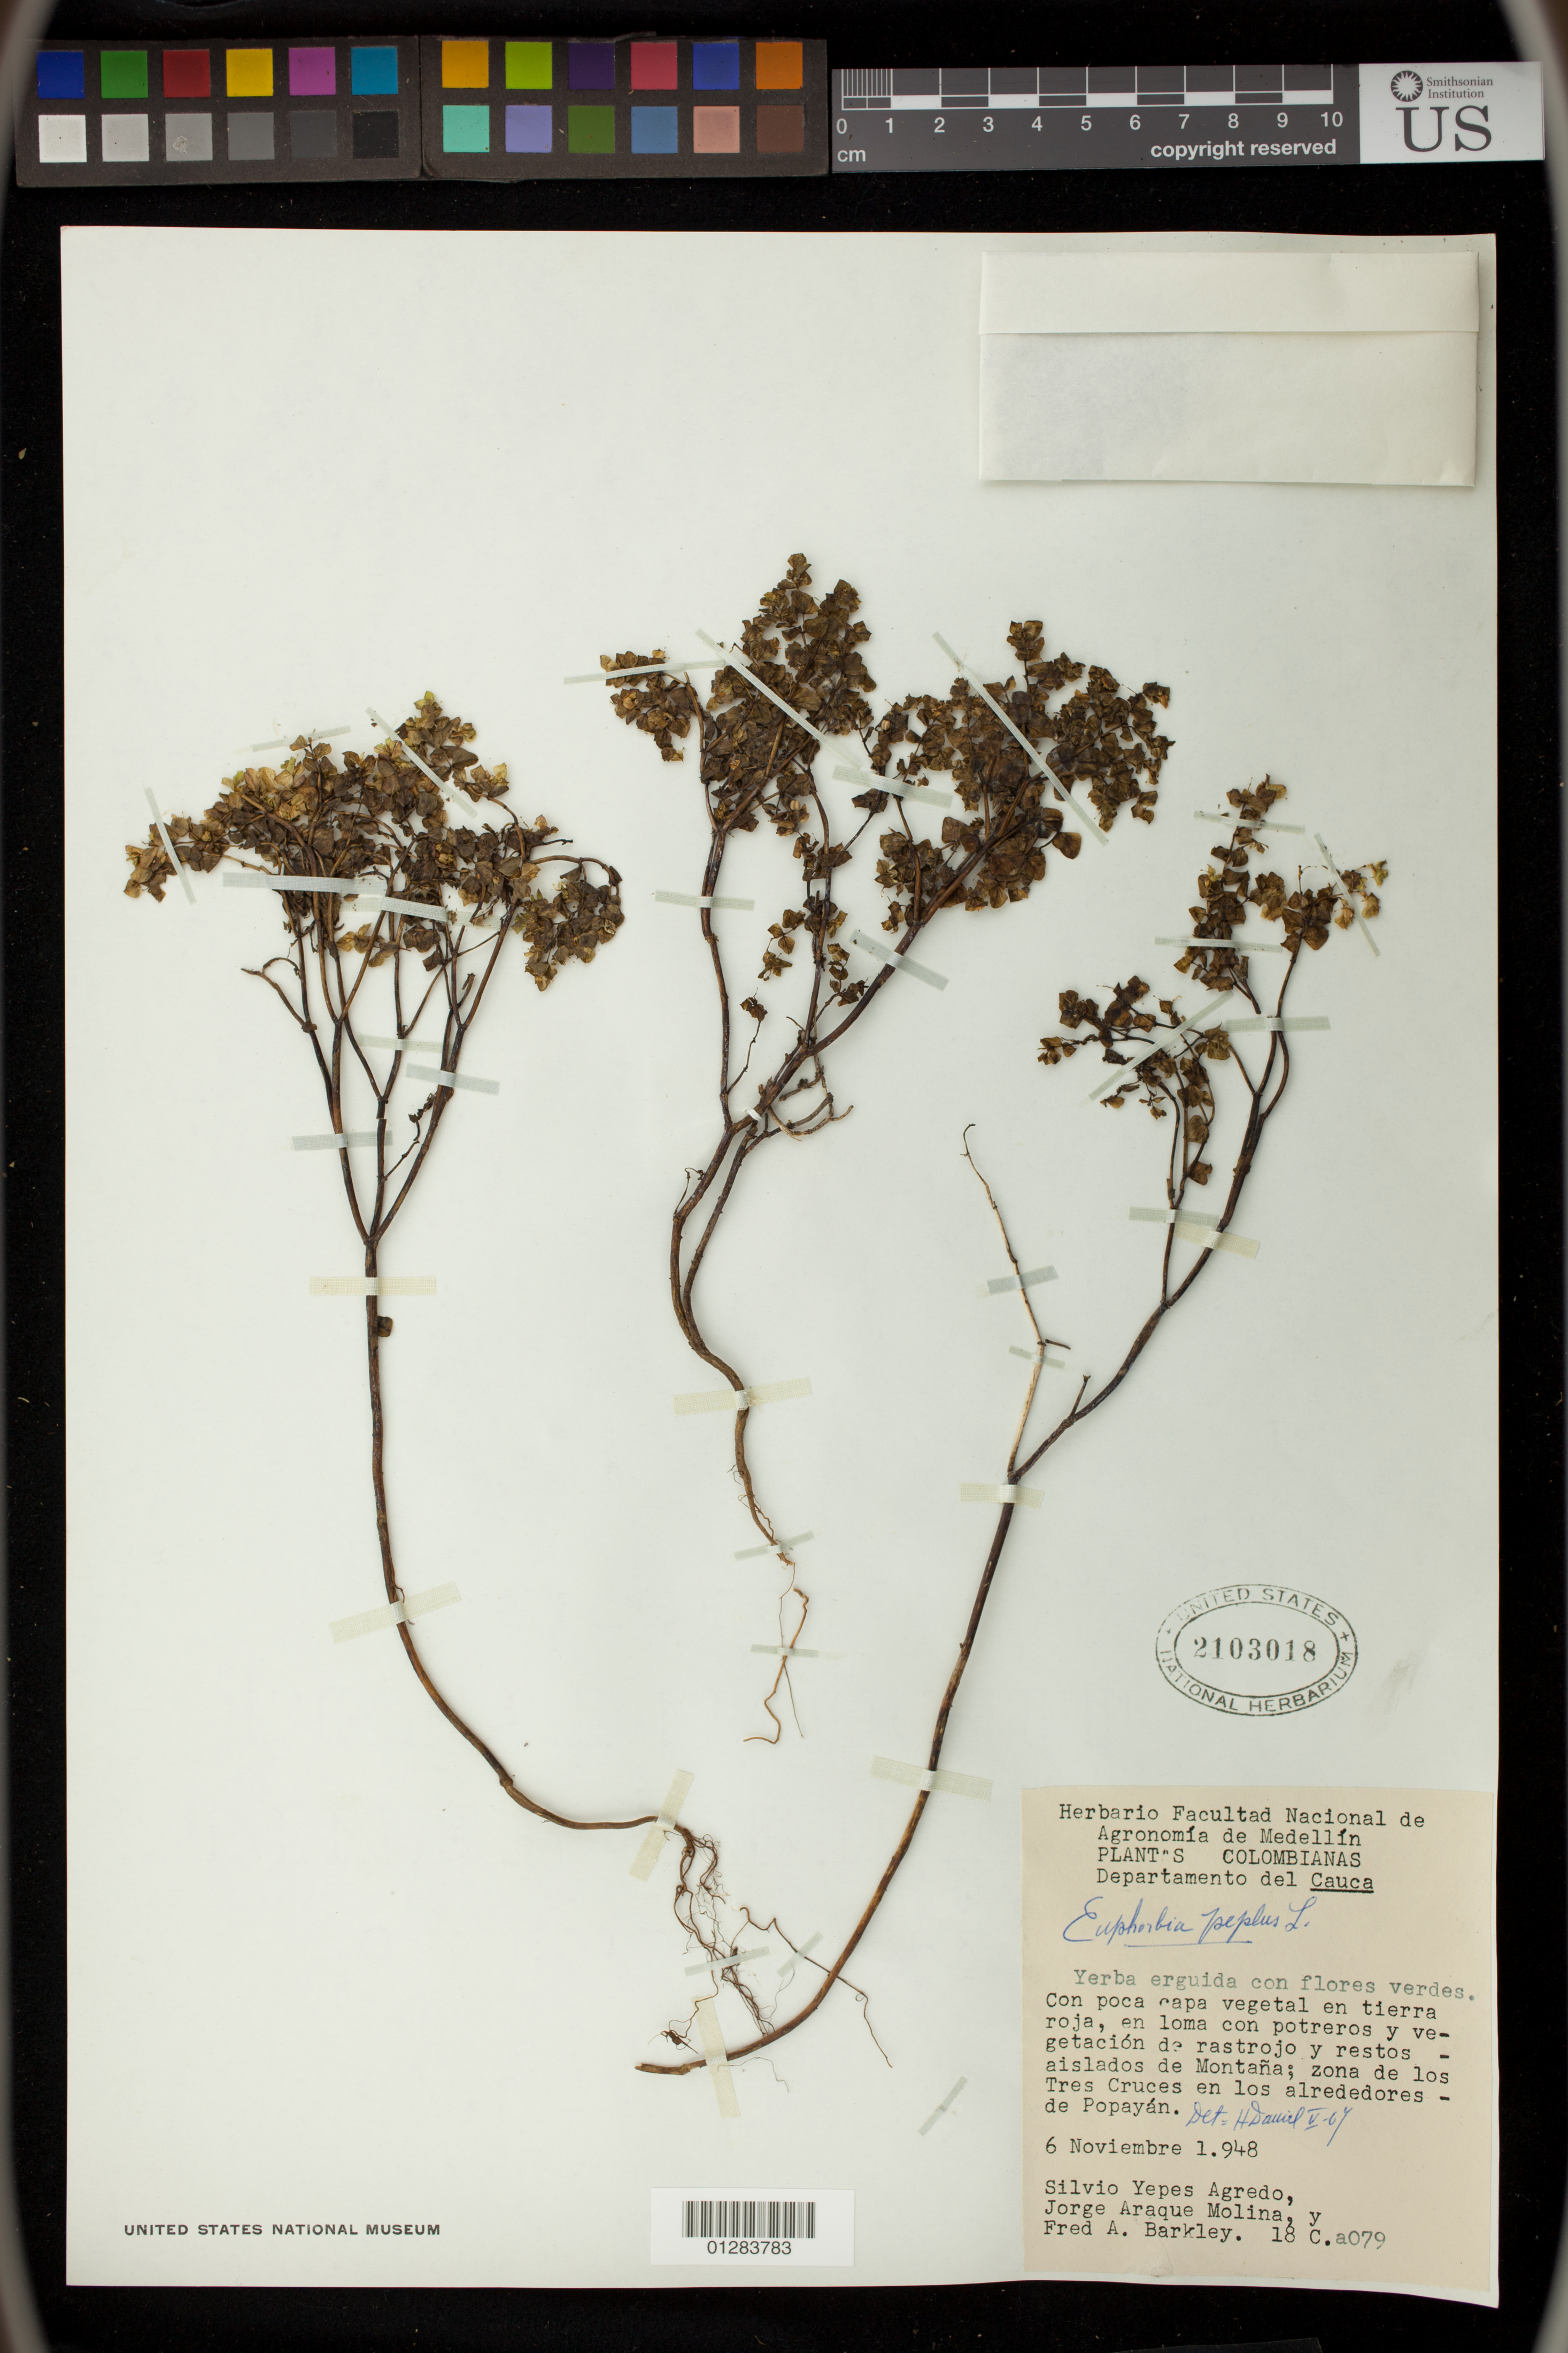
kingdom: Plantae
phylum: Tracheophyta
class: Magnoliopsida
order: Malpighiales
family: Euphorbiaceae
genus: Euphorbia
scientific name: Euphorbia peplus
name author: L.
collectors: S. Y. Agredo, J. A. Molina & F. A. Barkley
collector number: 18 C. a079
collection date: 1948-11-06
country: Colombia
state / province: Cauca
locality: zone de los Tres Cruces en los alrededores - de Popayan.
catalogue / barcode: US 2103018